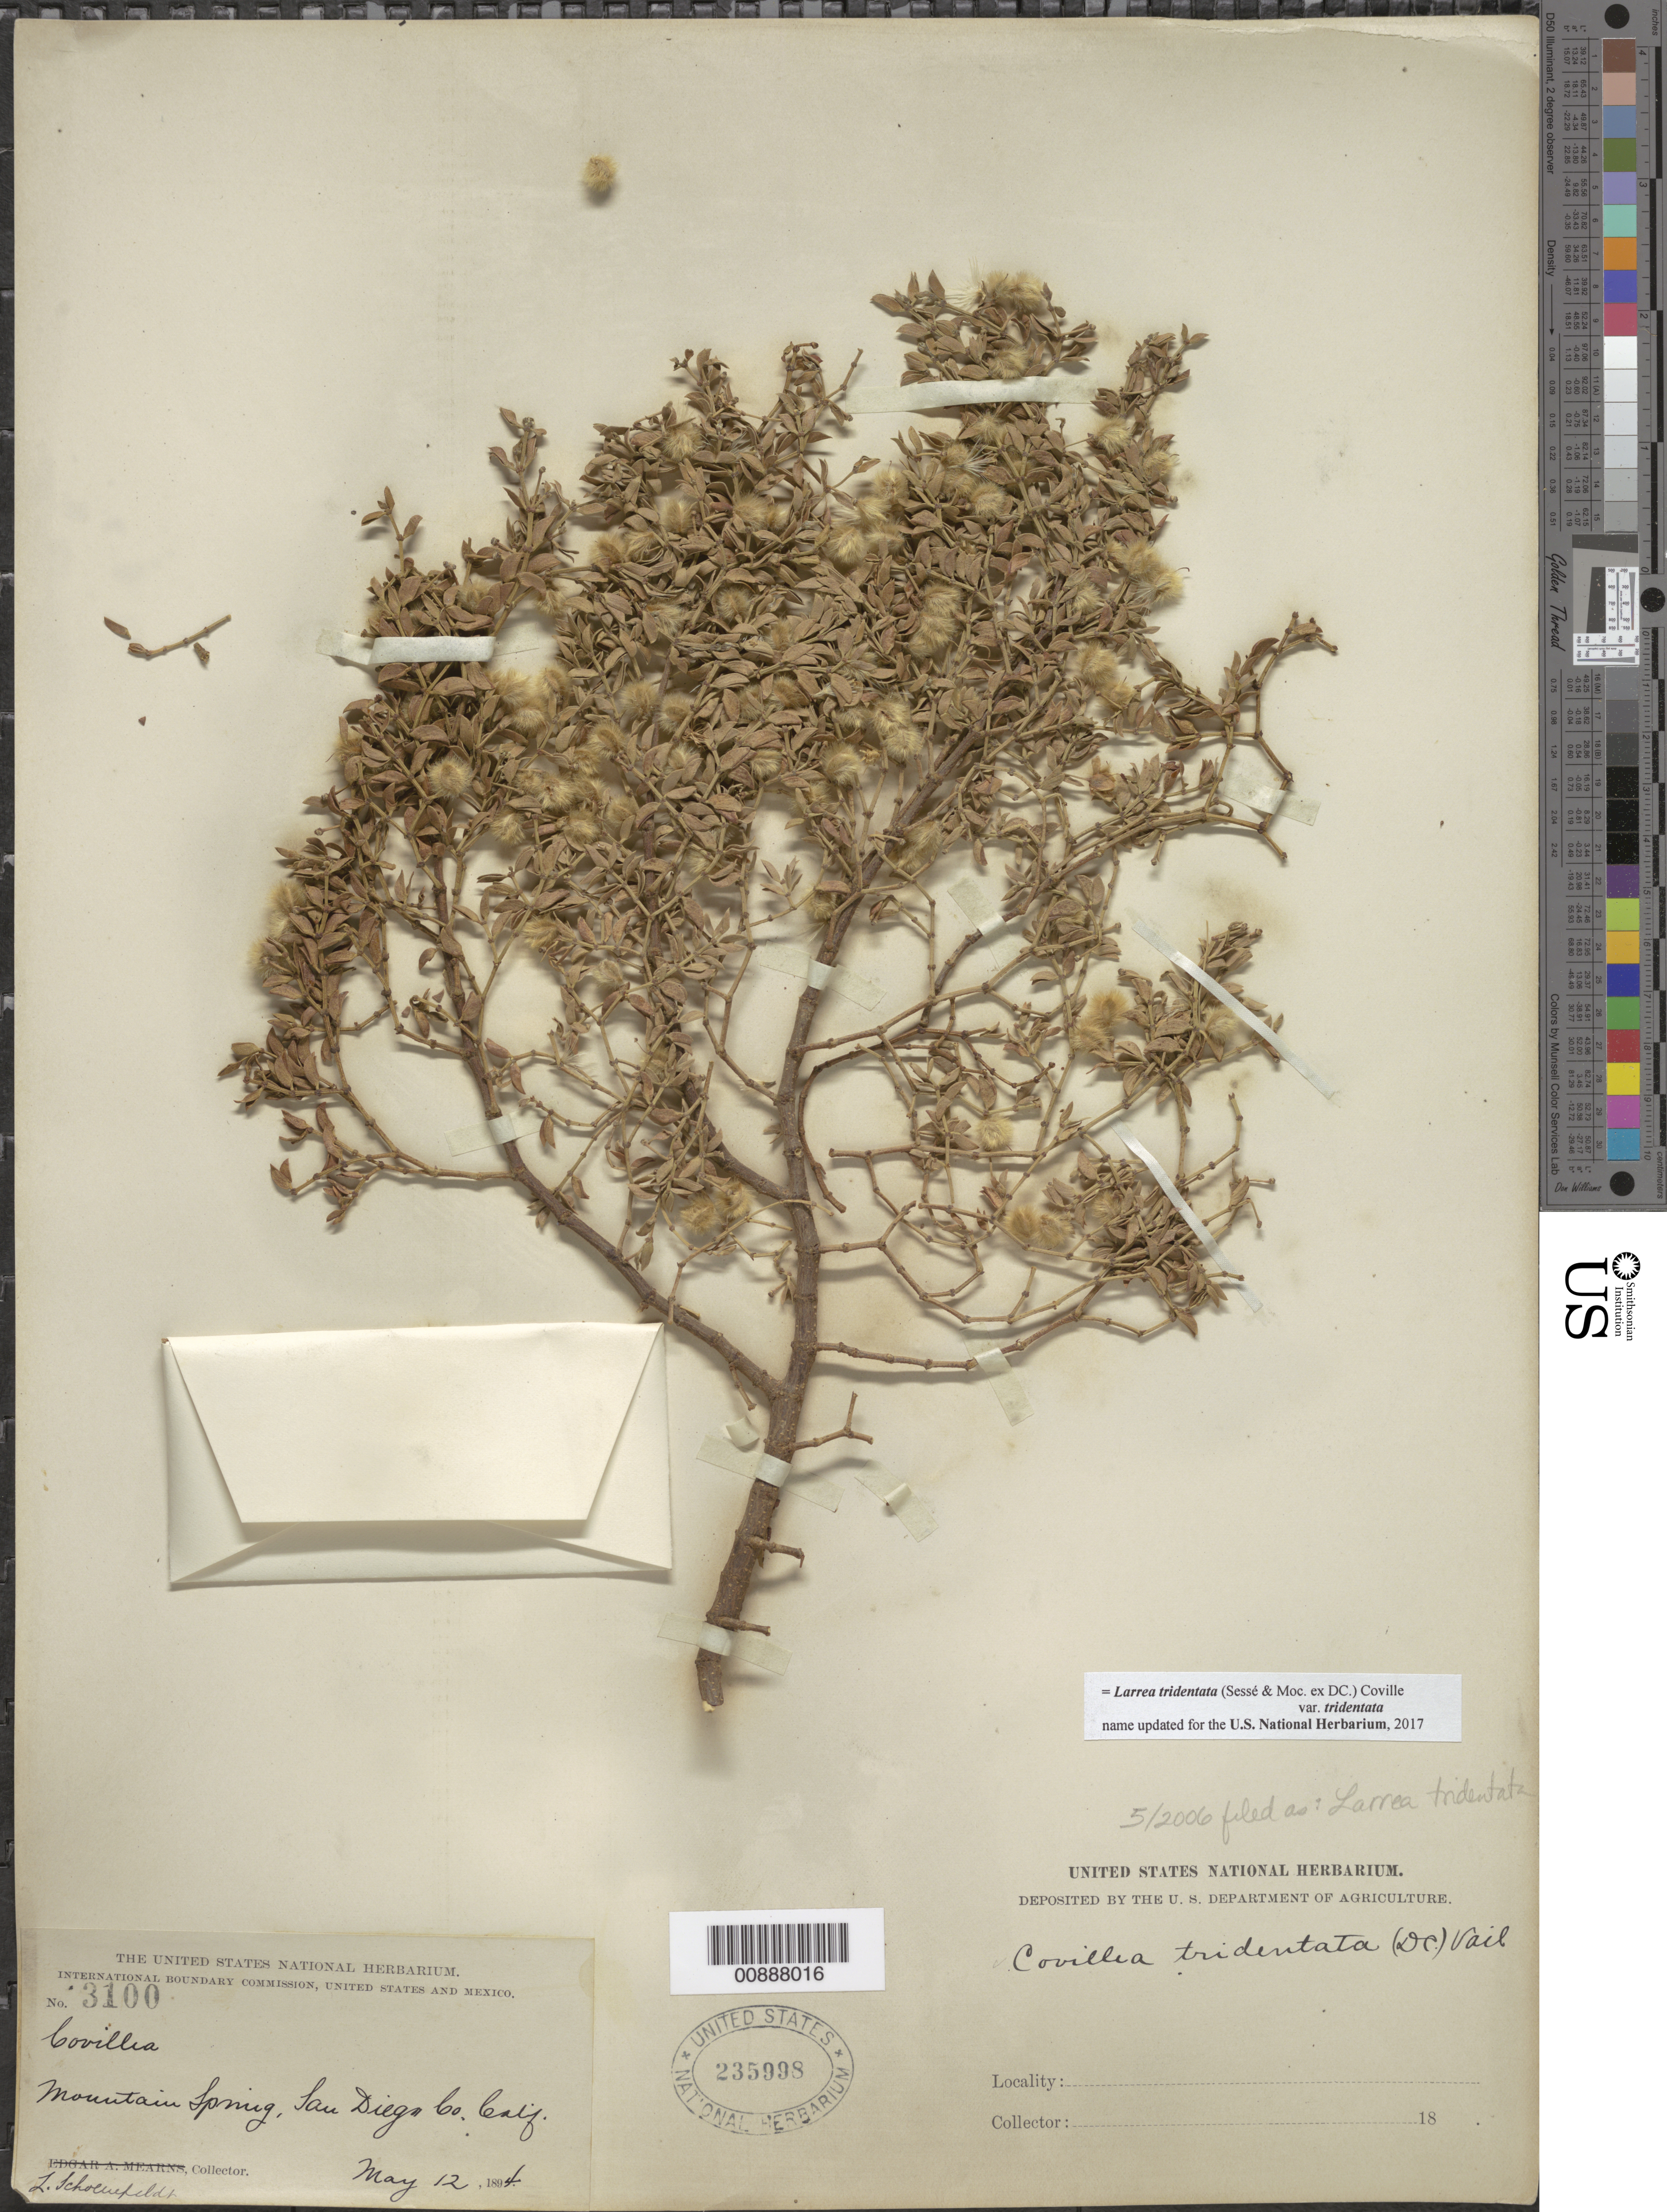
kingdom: Plantae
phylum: Tracheophyta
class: Magnoliopsida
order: Zygophyllales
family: Zygophyllaceae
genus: Larrea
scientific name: Larrea tridentata var. tridentata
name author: (Sessé & Moc. ex DC.) Coville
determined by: Strong, M. T., (US), Smithsonian Institution - National Museum of Natural History (UNITED STATES)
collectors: L. Schoenfeldt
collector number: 3100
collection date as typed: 12 May 1894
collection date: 1894-05-12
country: United States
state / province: California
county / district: San Diego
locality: Mountain Spring, San Diego County, California.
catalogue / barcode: US 235998